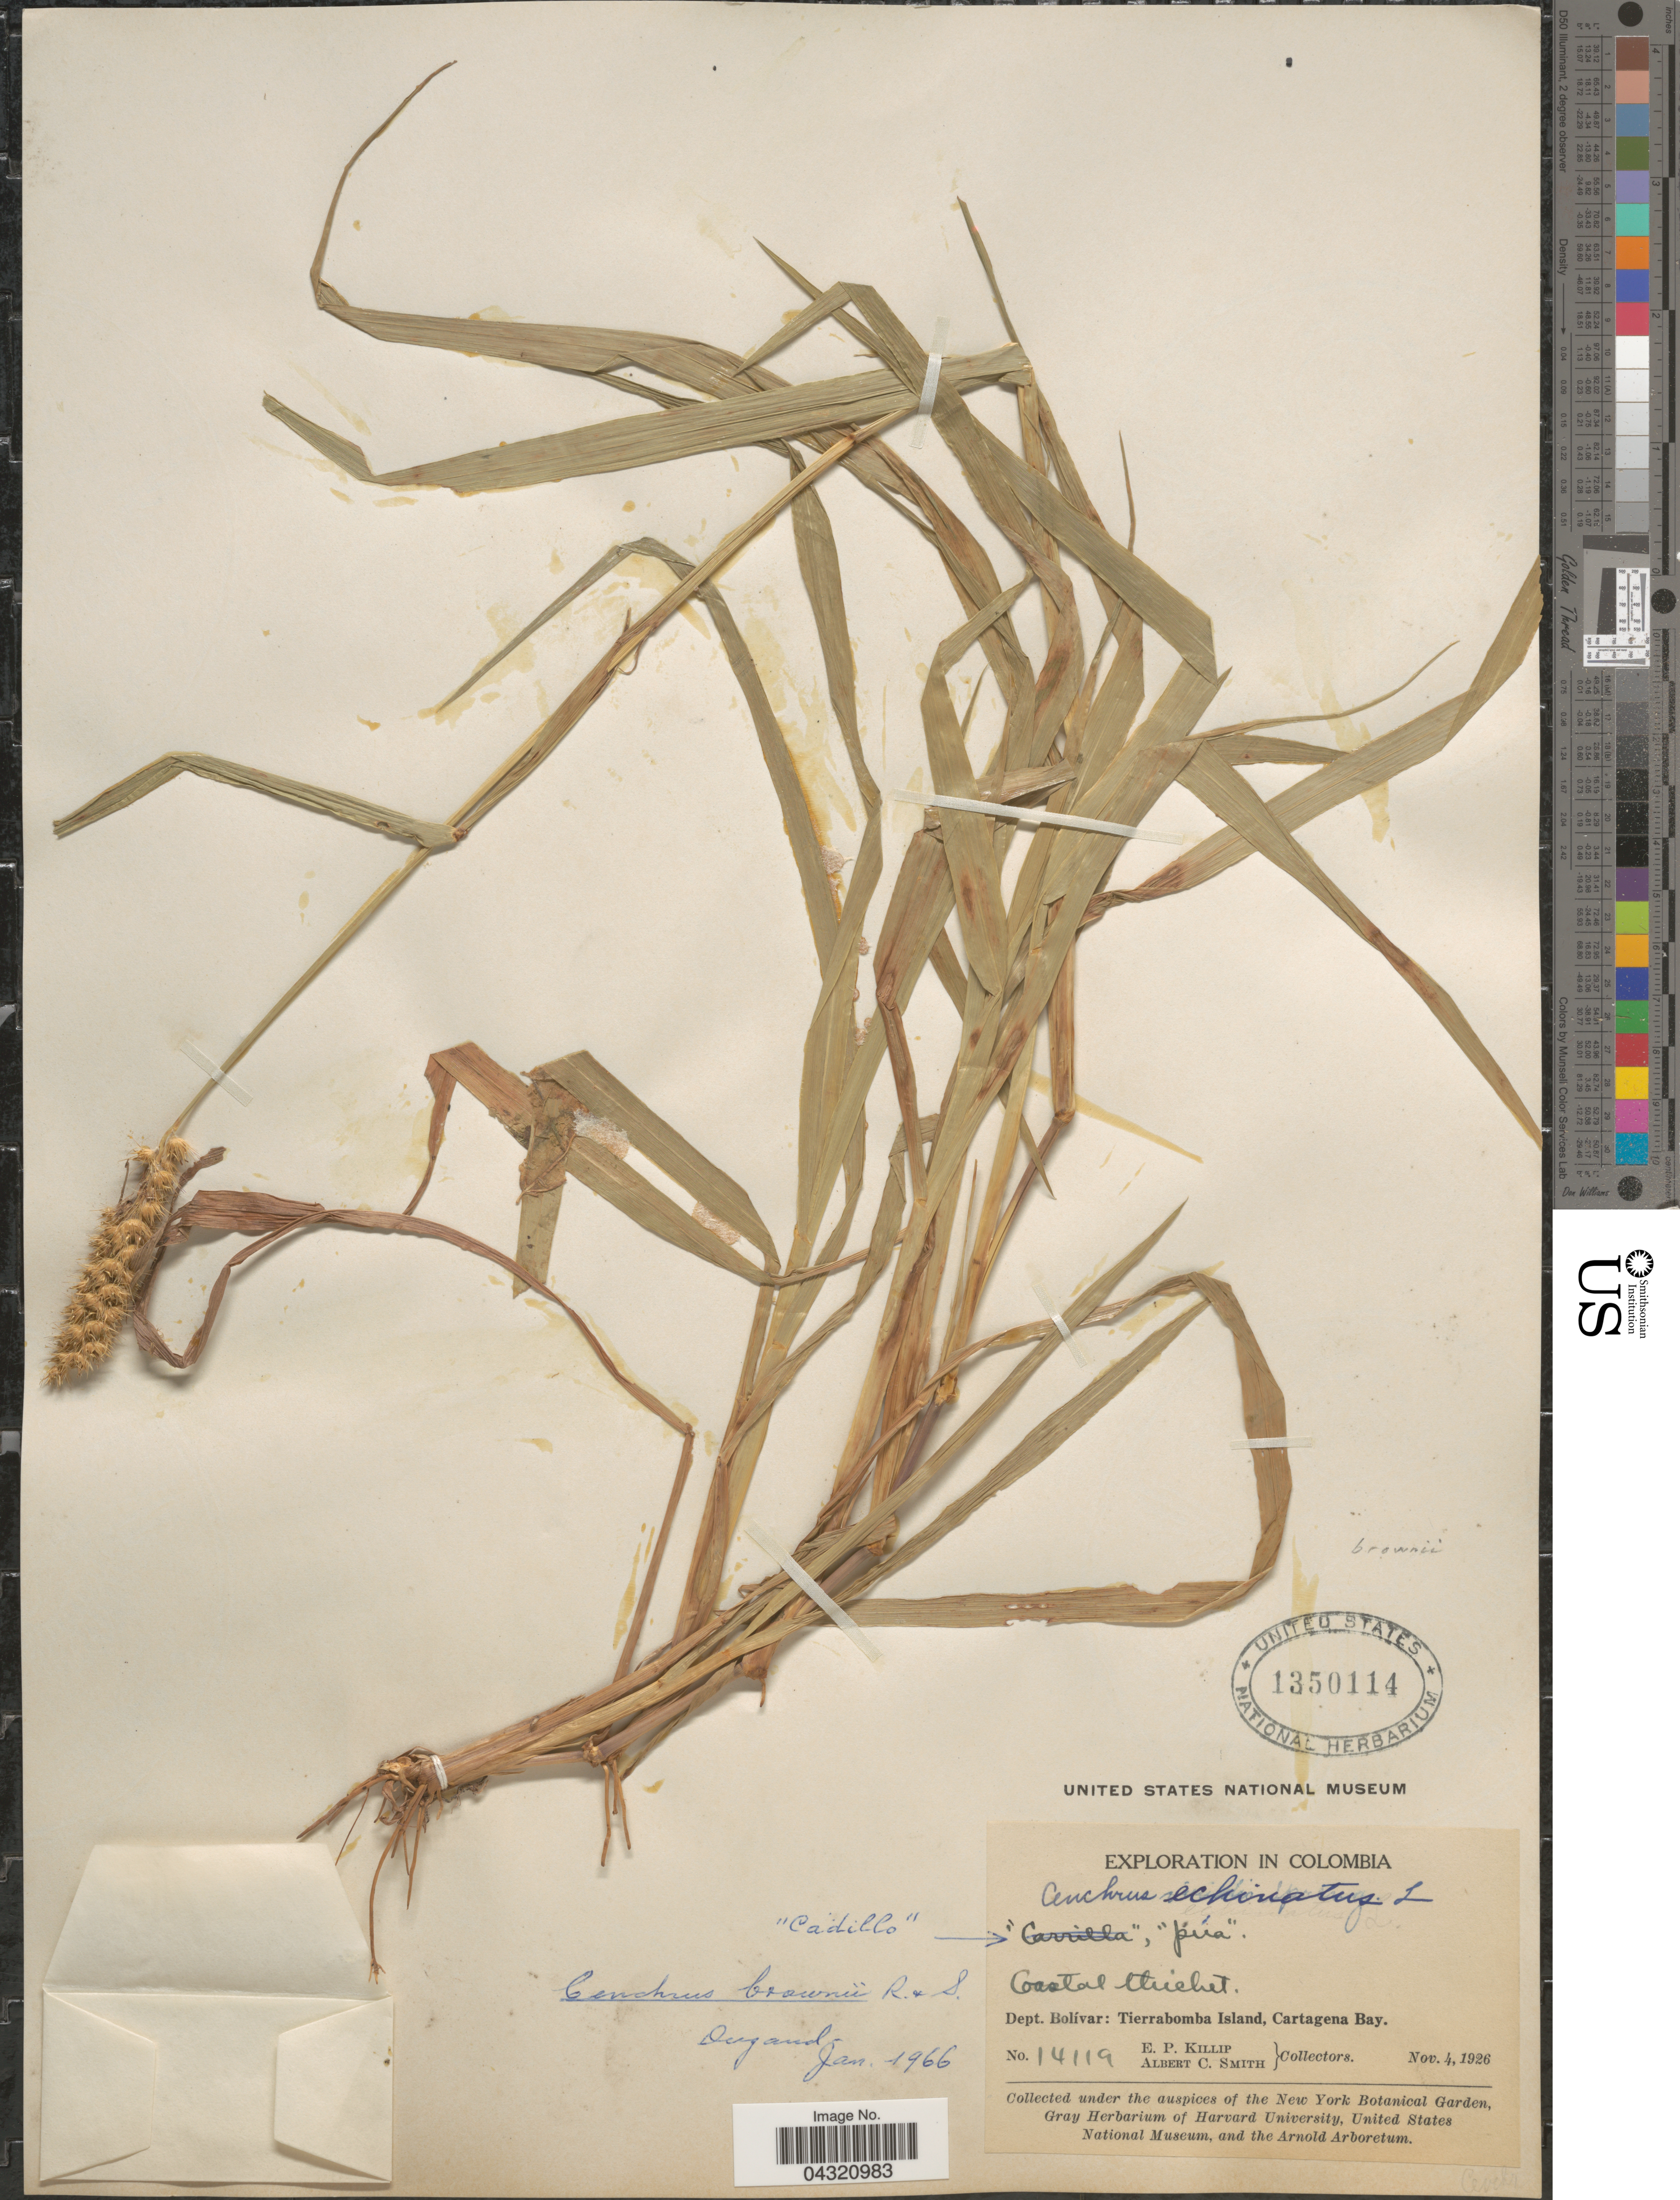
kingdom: Plantae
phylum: Tracheophyta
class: Liliopsida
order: Poales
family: Poaceae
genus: Cenchrus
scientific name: Cenchrus brownii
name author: Roem. & Schult.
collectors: E. P. Killip & A. C. Smith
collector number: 14119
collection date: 1926-11-04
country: Colombia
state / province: Bolívar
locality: Exploration in Colombia. Coastal thicket. Dept. Bolívar: Tierrabomba Island, Cartagena Bay.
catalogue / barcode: US 1350114